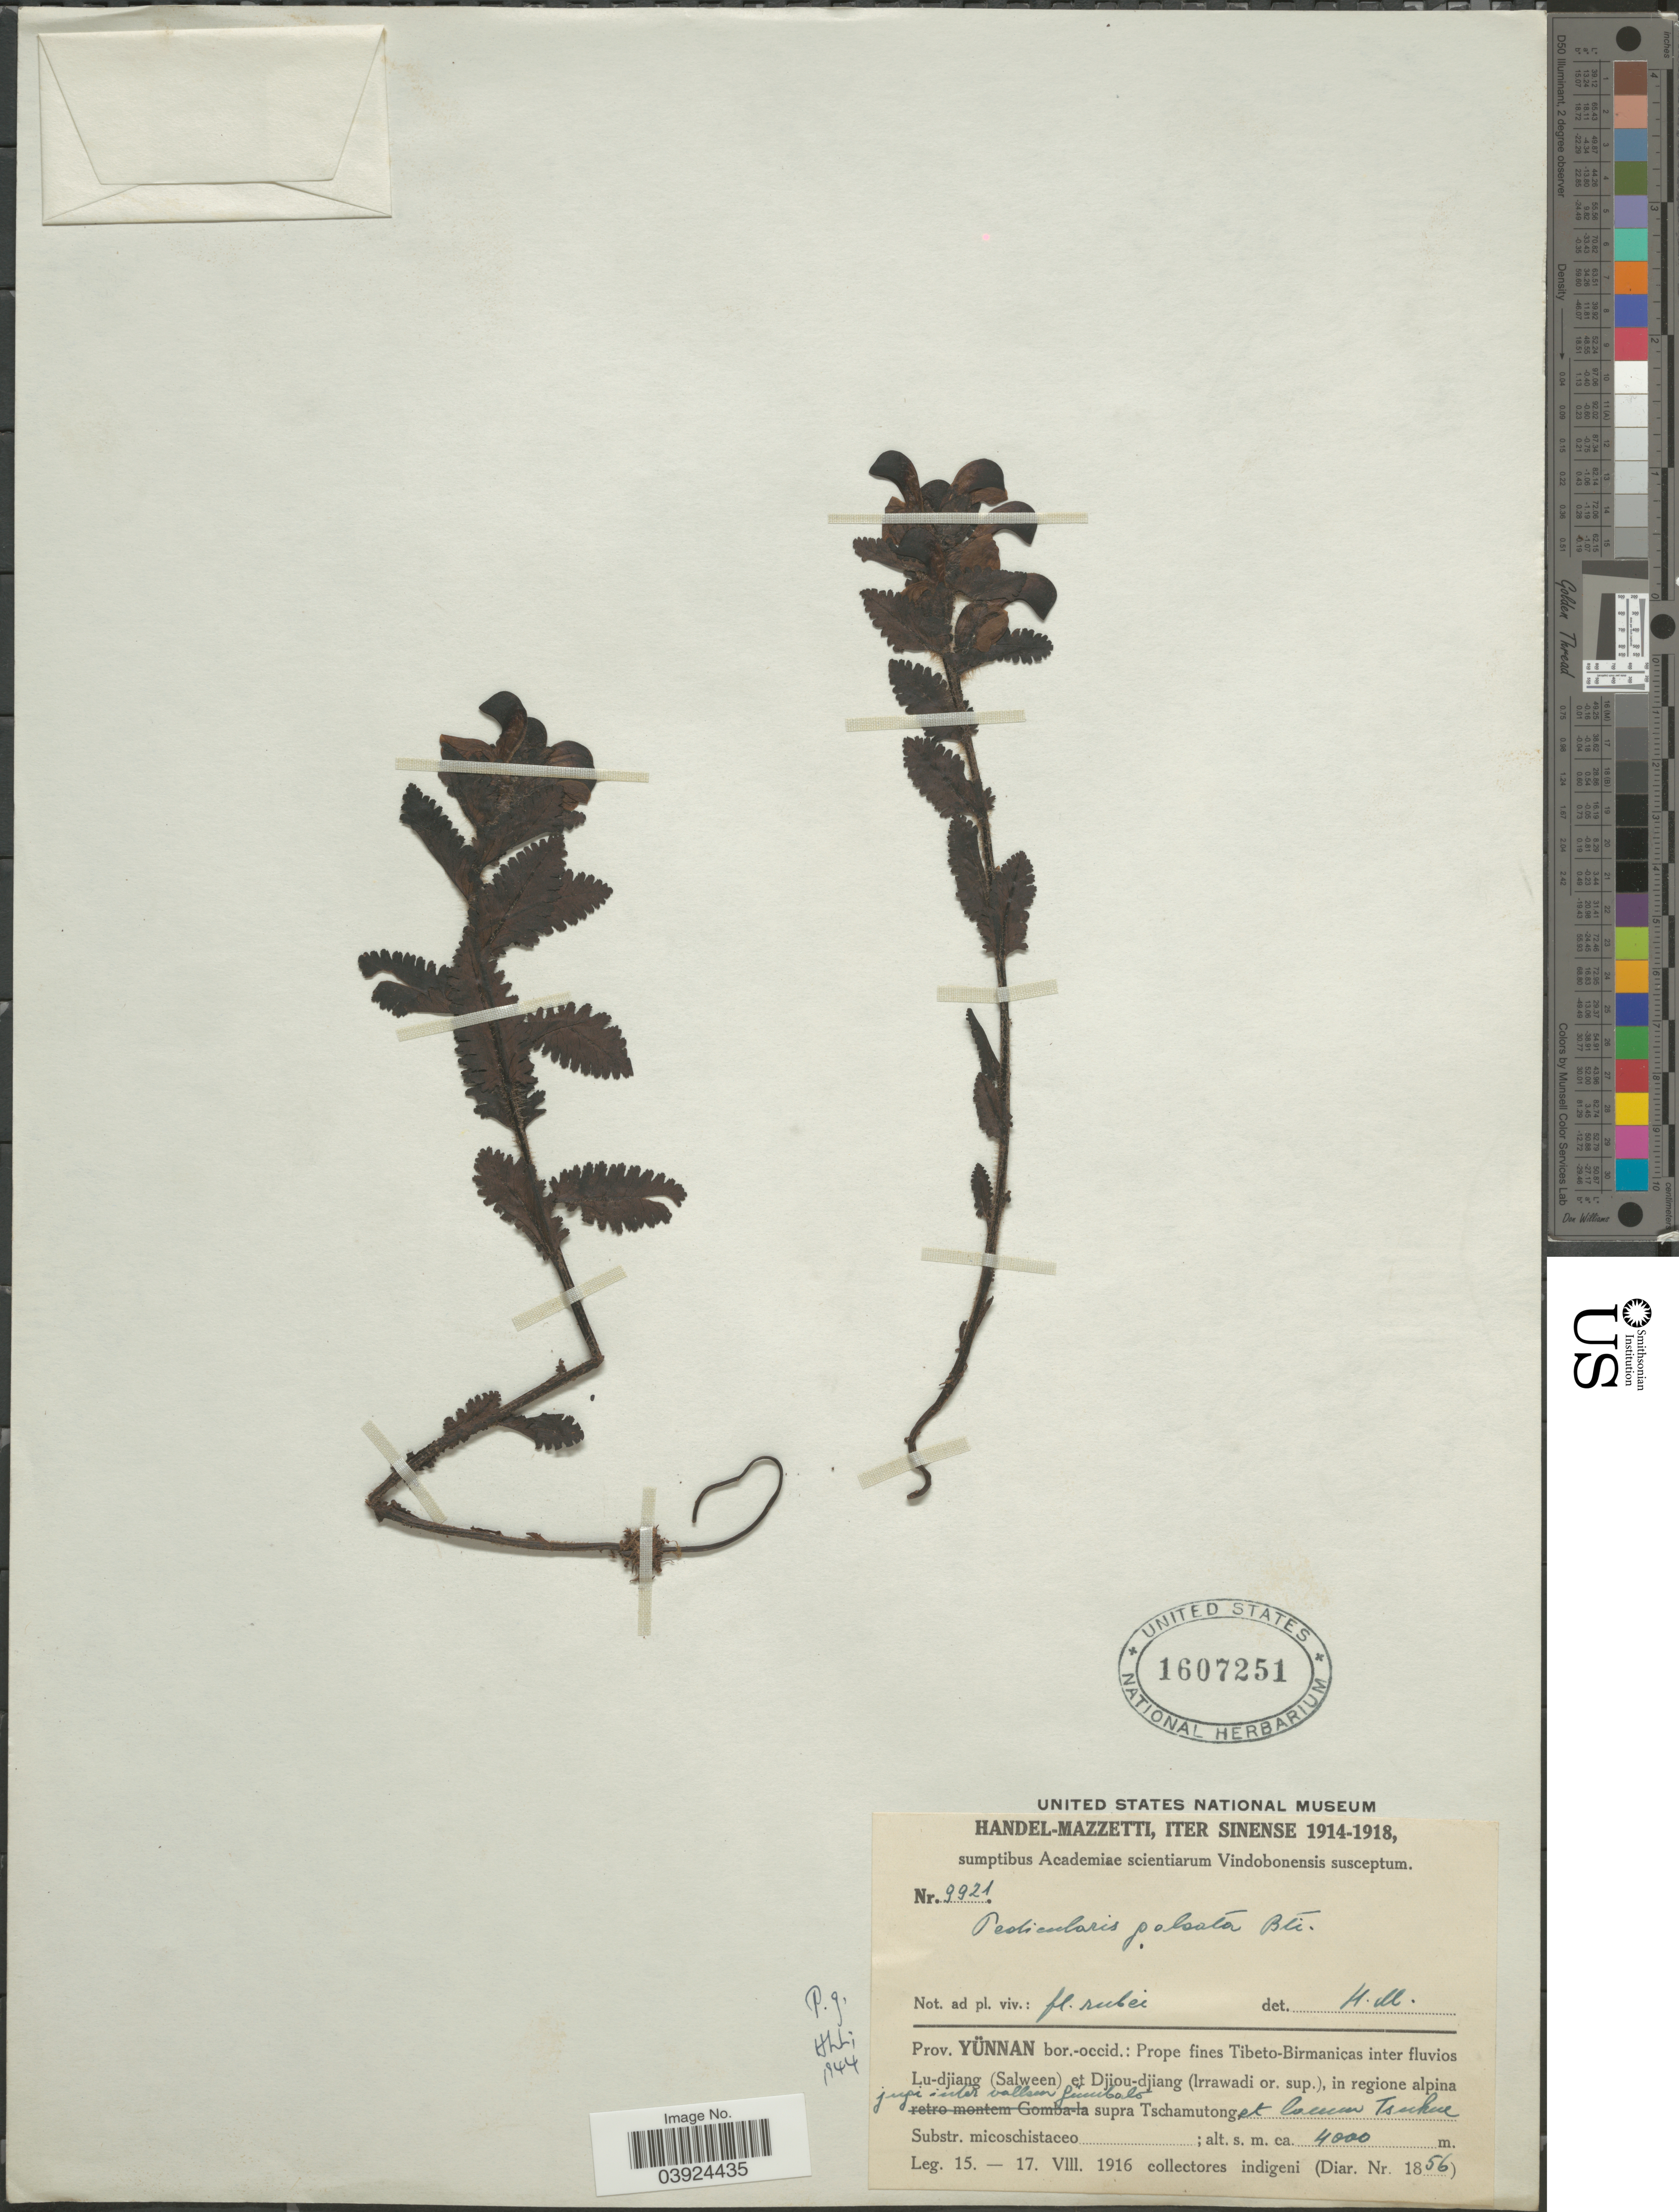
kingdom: Plantae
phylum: Tracheophyta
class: Magnoliopsida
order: Lamiales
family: Orobanchaceae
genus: Pedicularis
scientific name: Pedicularis galeata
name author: Bonati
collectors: Handel-Mazzetti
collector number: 9921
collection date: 1916-08-15/1916-08-17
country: China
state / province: Yunnan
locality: Prov Yünnan bor.-occid.: Prope fines Tibeto-Birmanicas inter fluvios Lu-djiang (Salween) et Djiou-djiang (Irrawadi or. sup.), in regione alpina jugi inter vallsen [interpreted] fumbolo [interpreted] supra Tschamutong et lacum Tsukne [interpreted].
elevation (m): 4000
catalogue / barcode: US 1607251